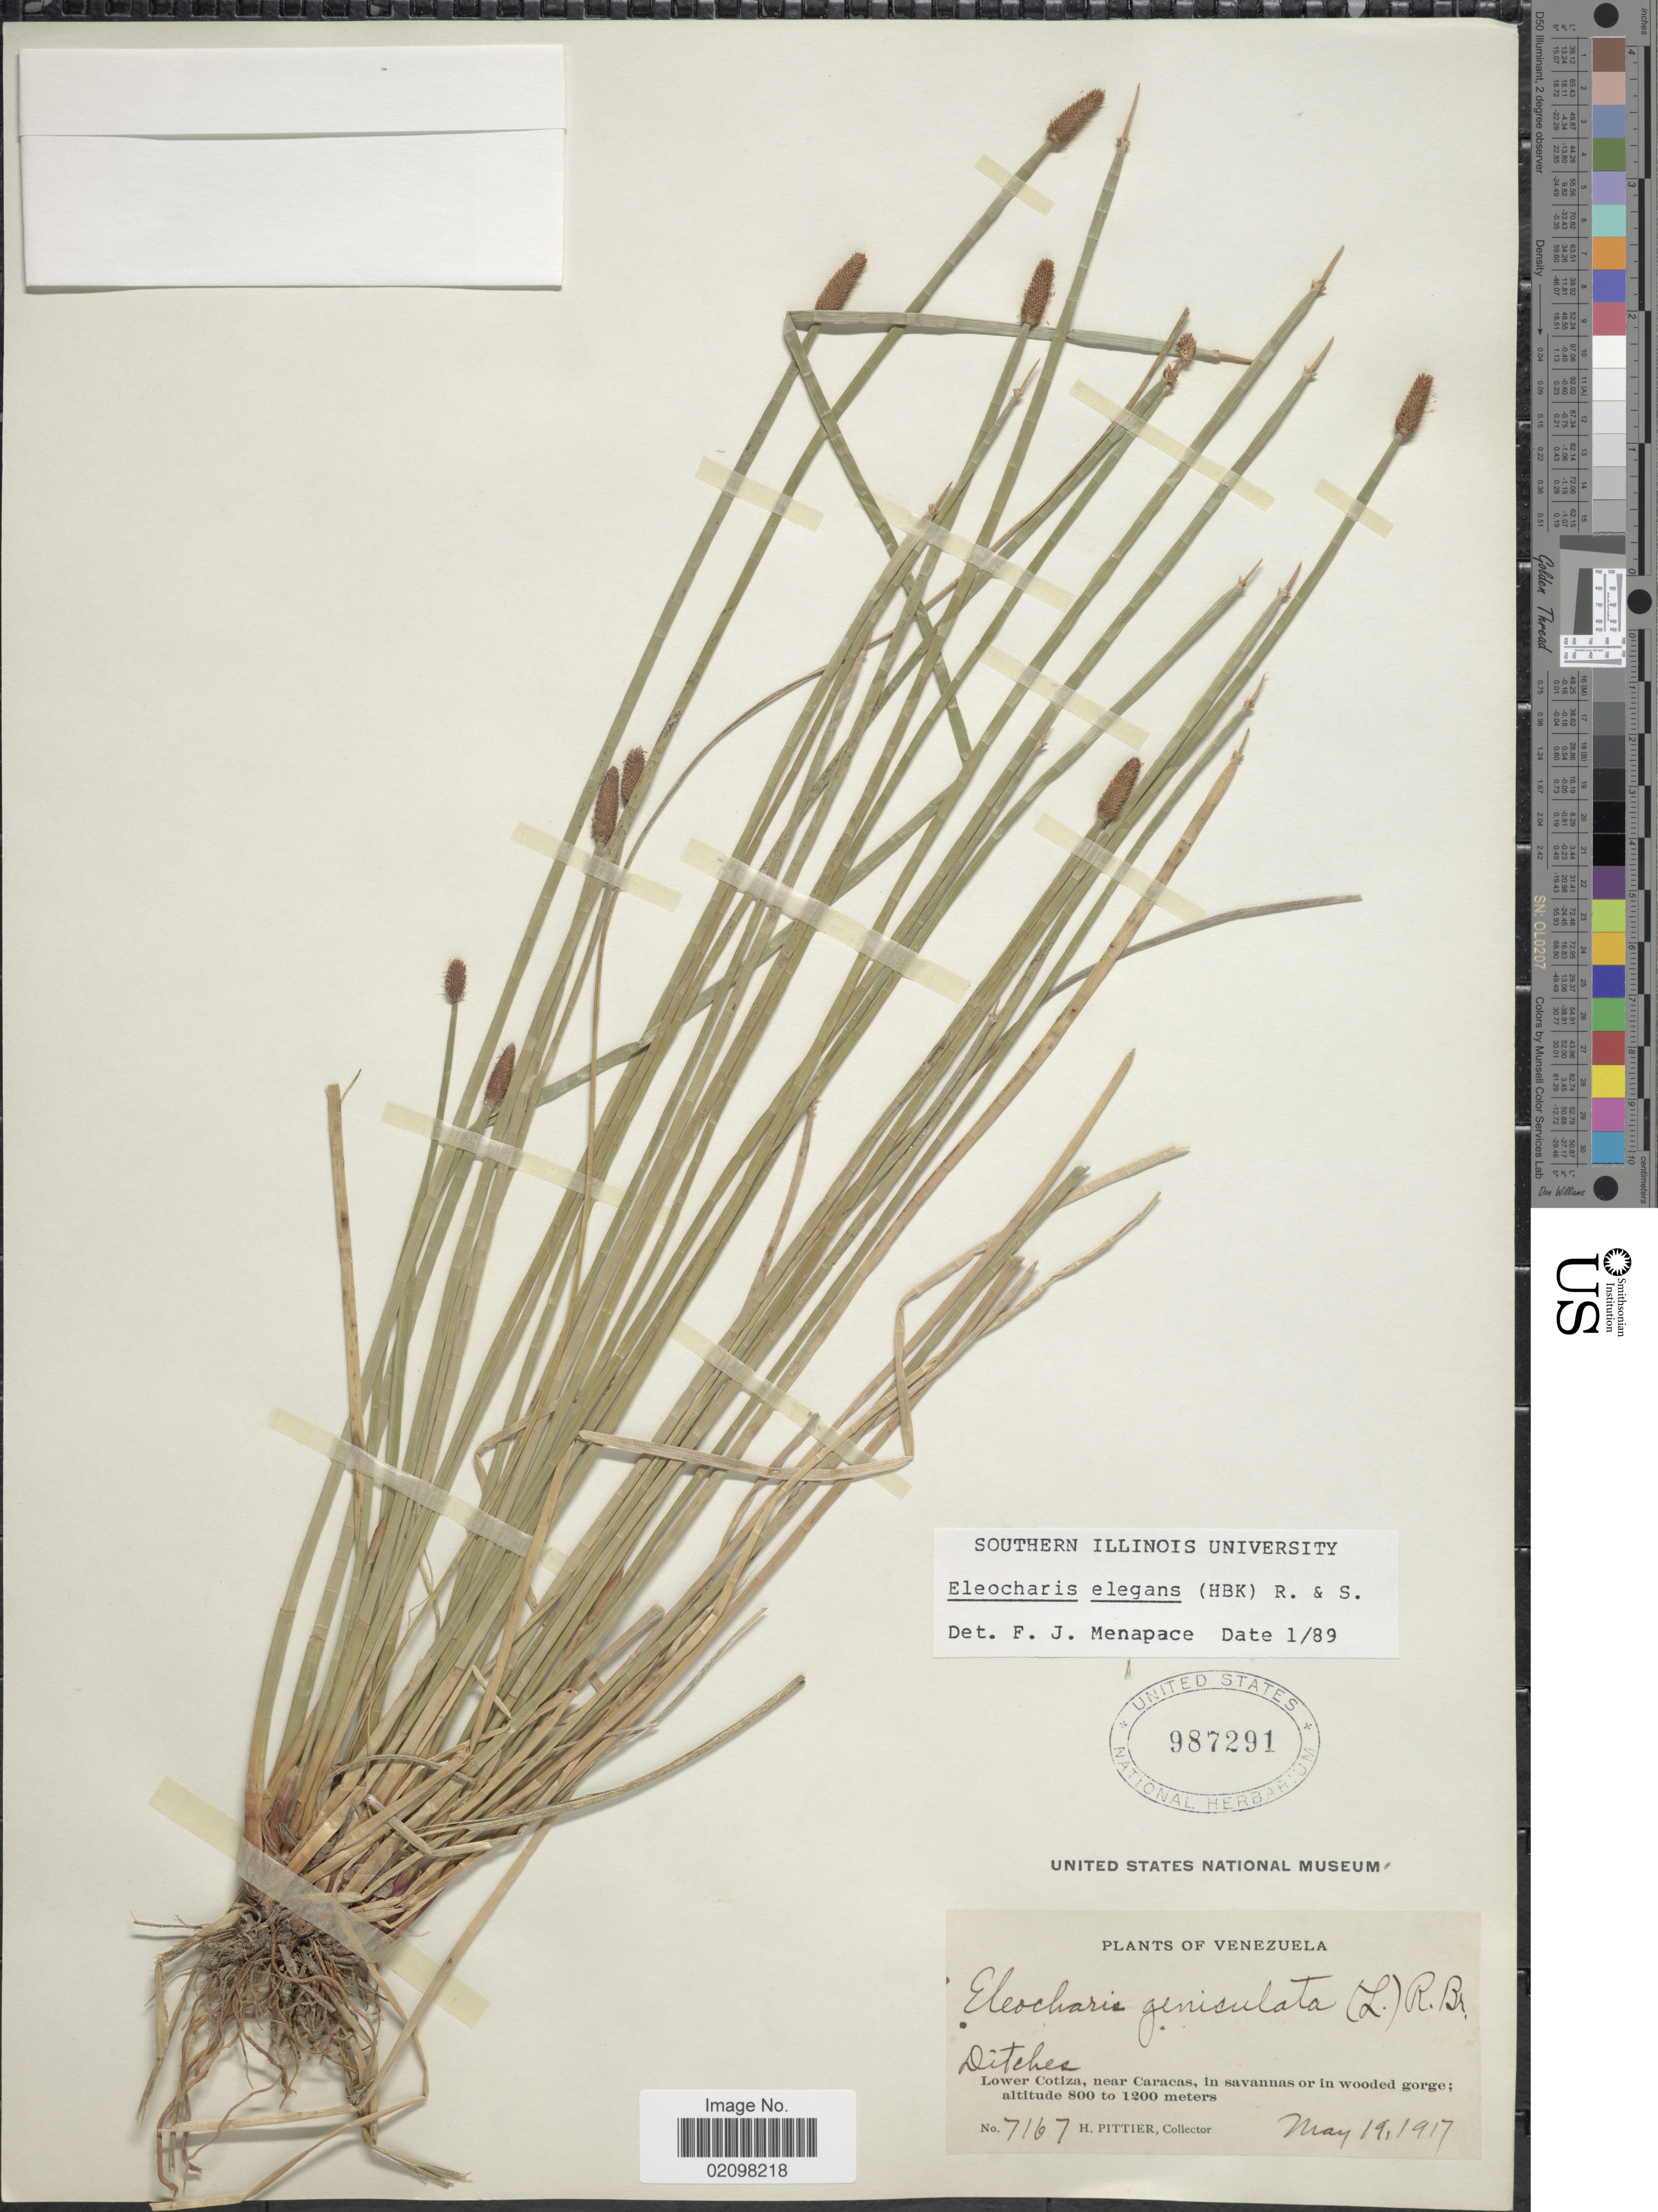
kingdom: Plantae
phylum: Tracheophyta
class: Liliopsida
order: Poales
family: Cyperaceae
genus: Eleocharis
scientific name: Eleocharis elegans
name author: (Kunth) Roem. & Schult.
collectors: H. F. Pittier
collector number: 7167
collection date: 1917-05-19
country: Venezuela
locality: Lower Cotiza, near Caracas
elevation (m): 800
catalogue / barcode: US 987291